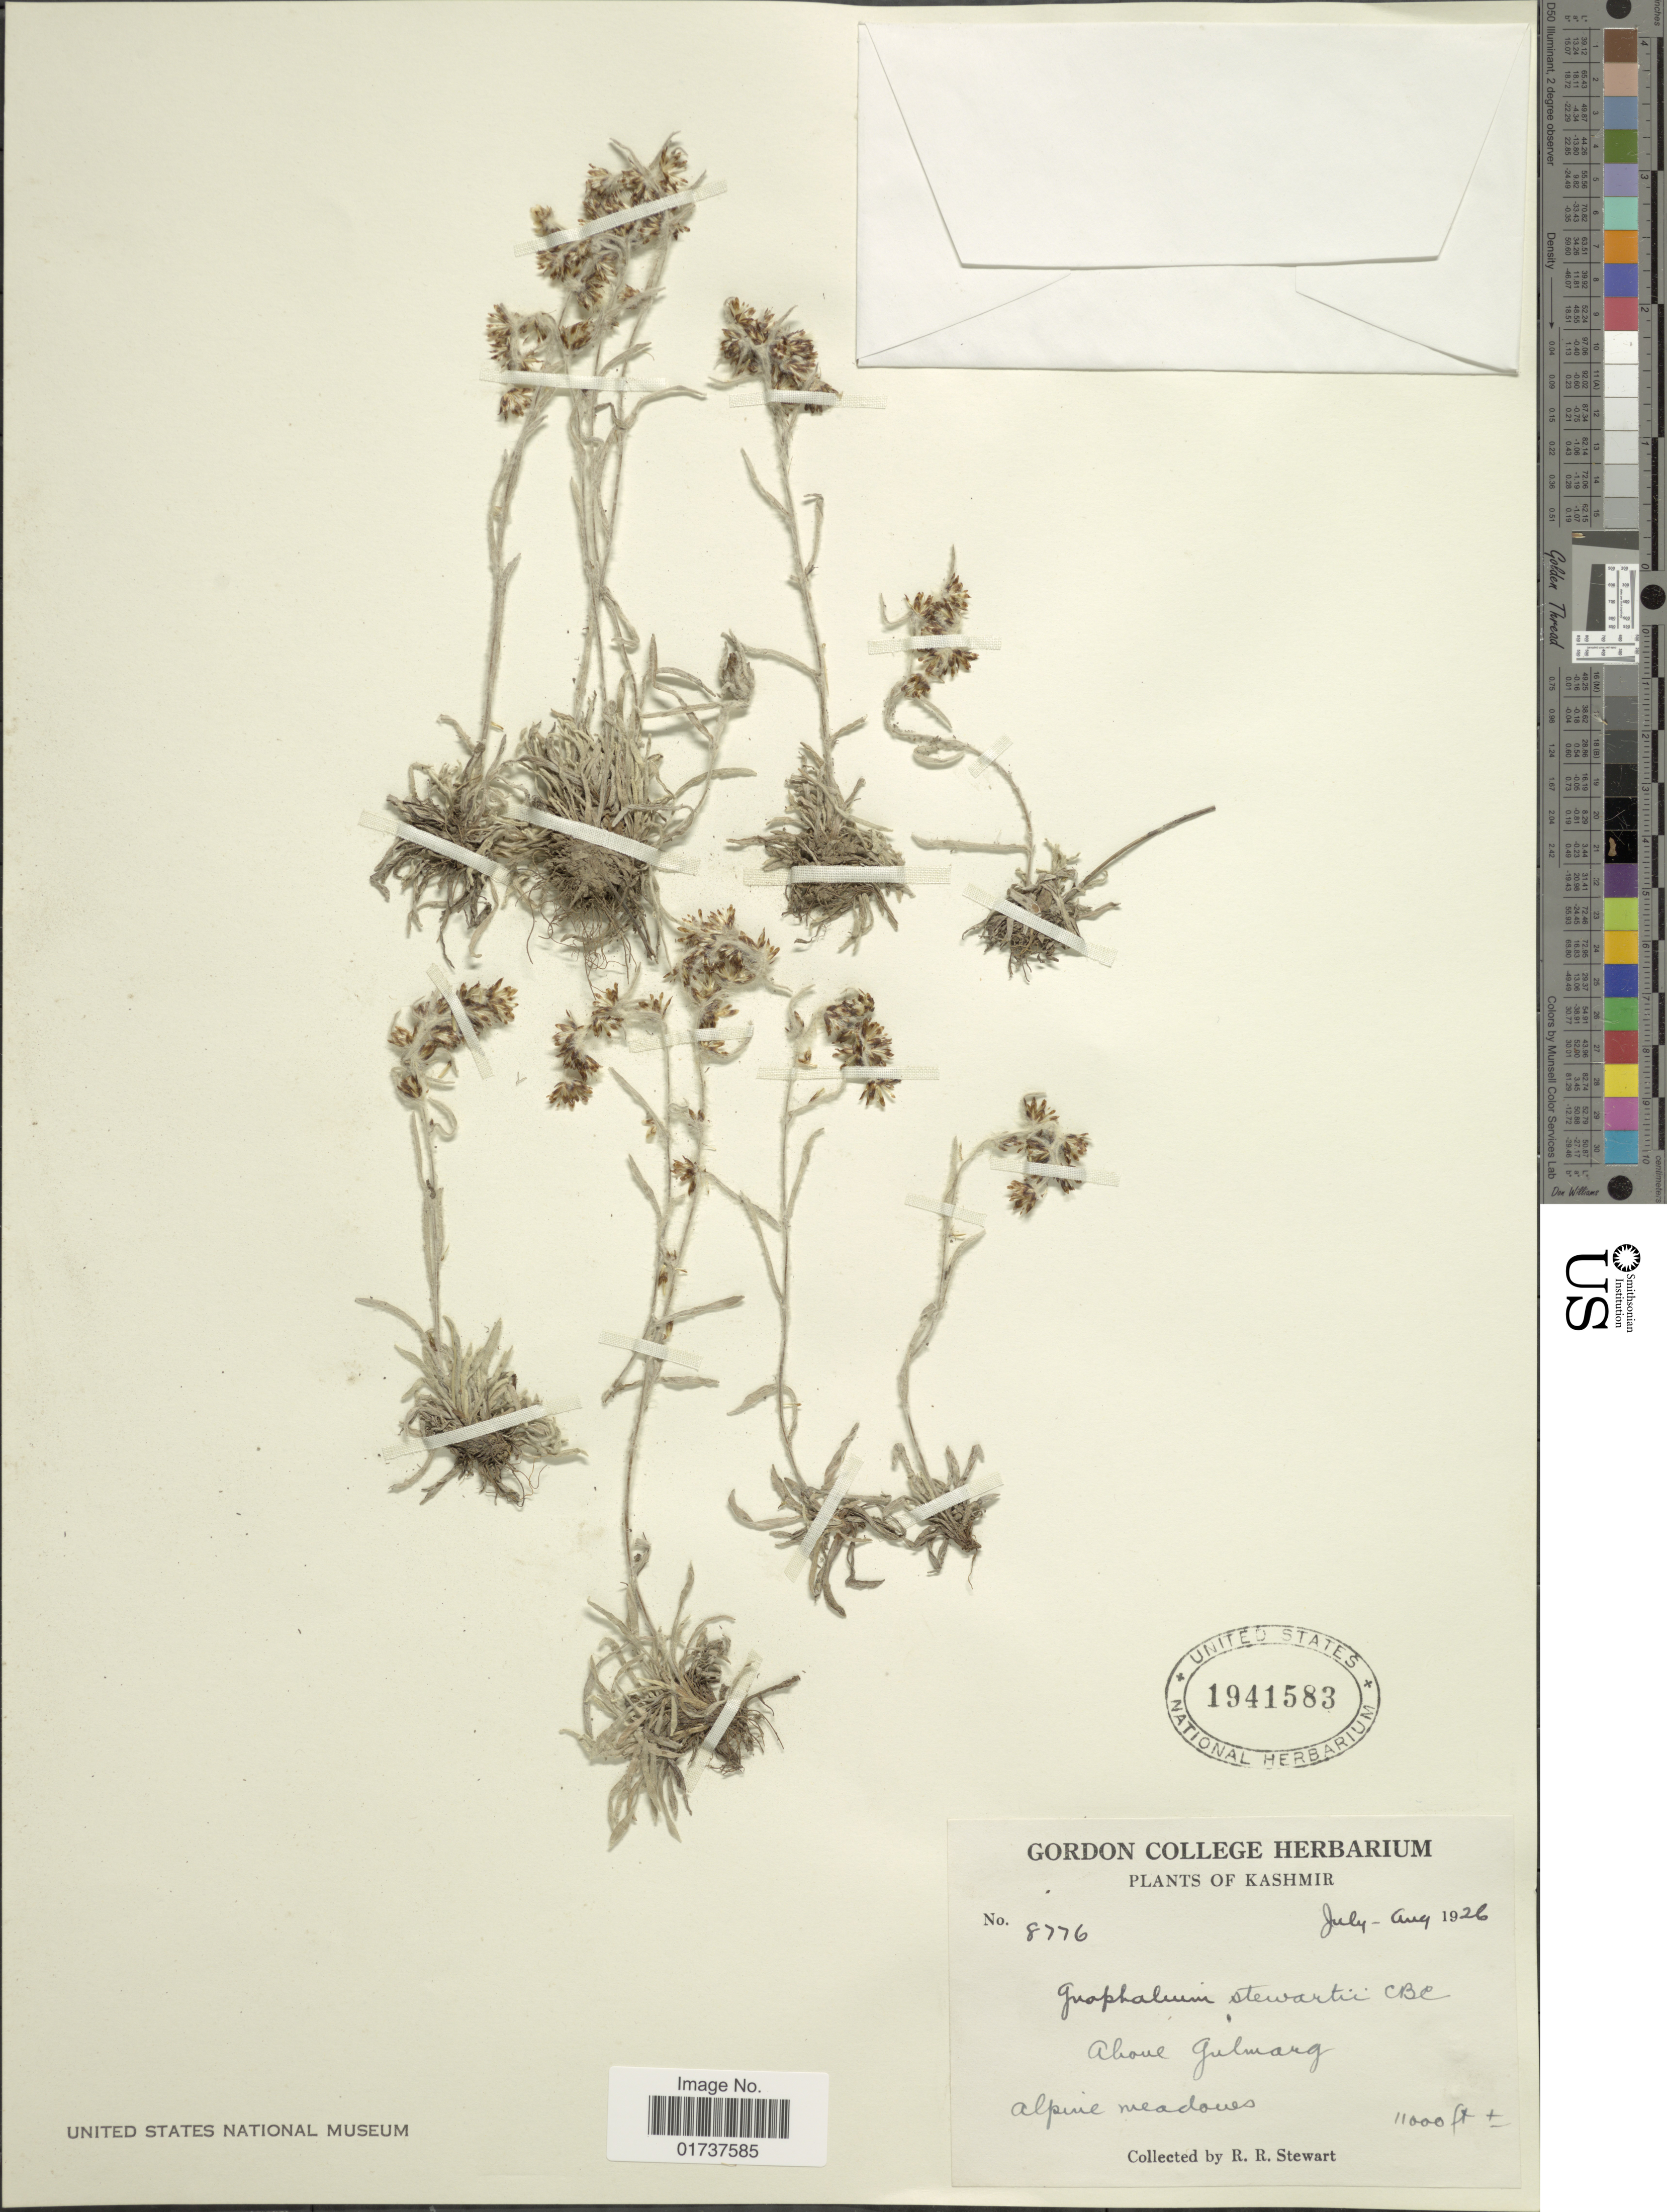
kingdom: Plantae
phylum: Tracheophyta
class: Magnoliopsida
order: Asterales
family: Asteraceae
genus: Gnaphalium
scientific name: Gnaphalium stewartii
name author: C.B. Clarke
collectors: R. R. Stewart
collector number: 8776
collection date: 1926-07/1926-08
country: India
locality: Kashmir, Above Gulmang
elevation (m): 3353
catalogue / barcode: US 1941583